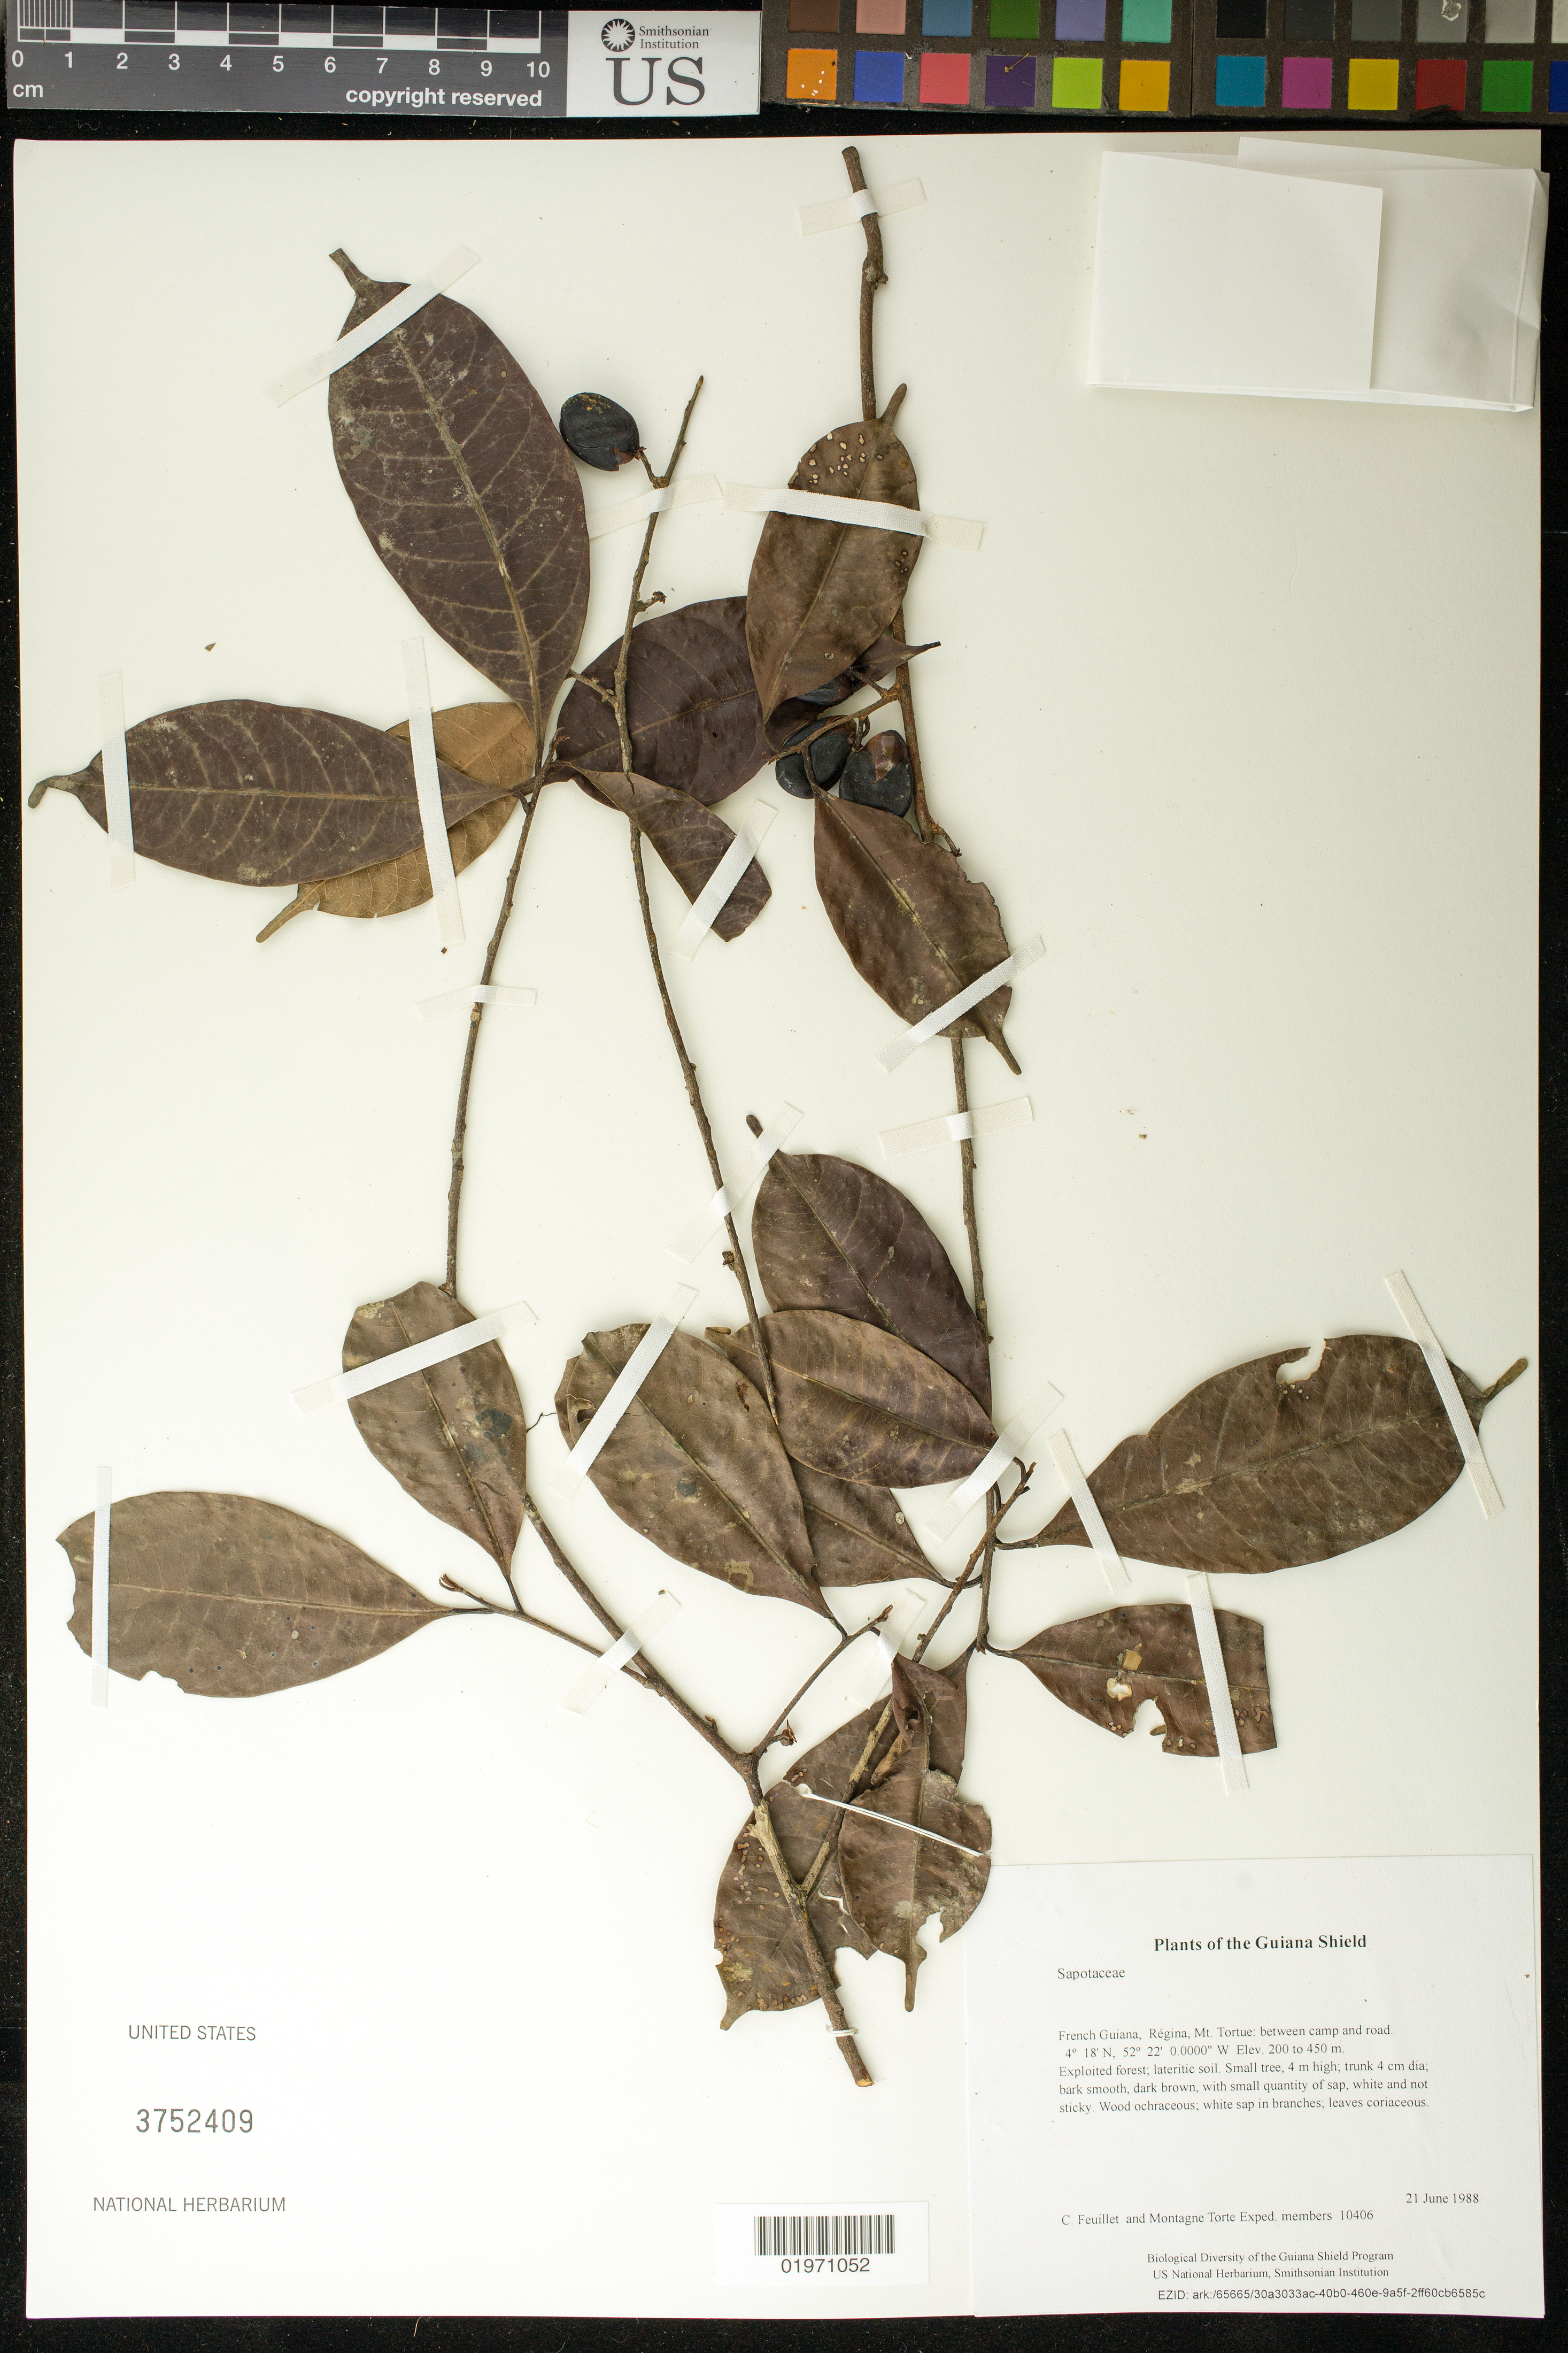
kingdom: Plantae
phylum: Tracheophyta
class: Magnoliopsida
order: Ericales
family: Sapotaceae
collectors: C. Feuillet & Montagne Torte Exped. members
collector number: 10406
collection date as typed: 21 June 1988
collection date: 1988-06-21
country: French Guiana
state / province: Cayenne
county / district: Regina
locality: Mt. Tortue: between camp and road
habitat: Exploited forest; lateritic soil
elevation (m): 200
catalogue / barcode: US 3752409